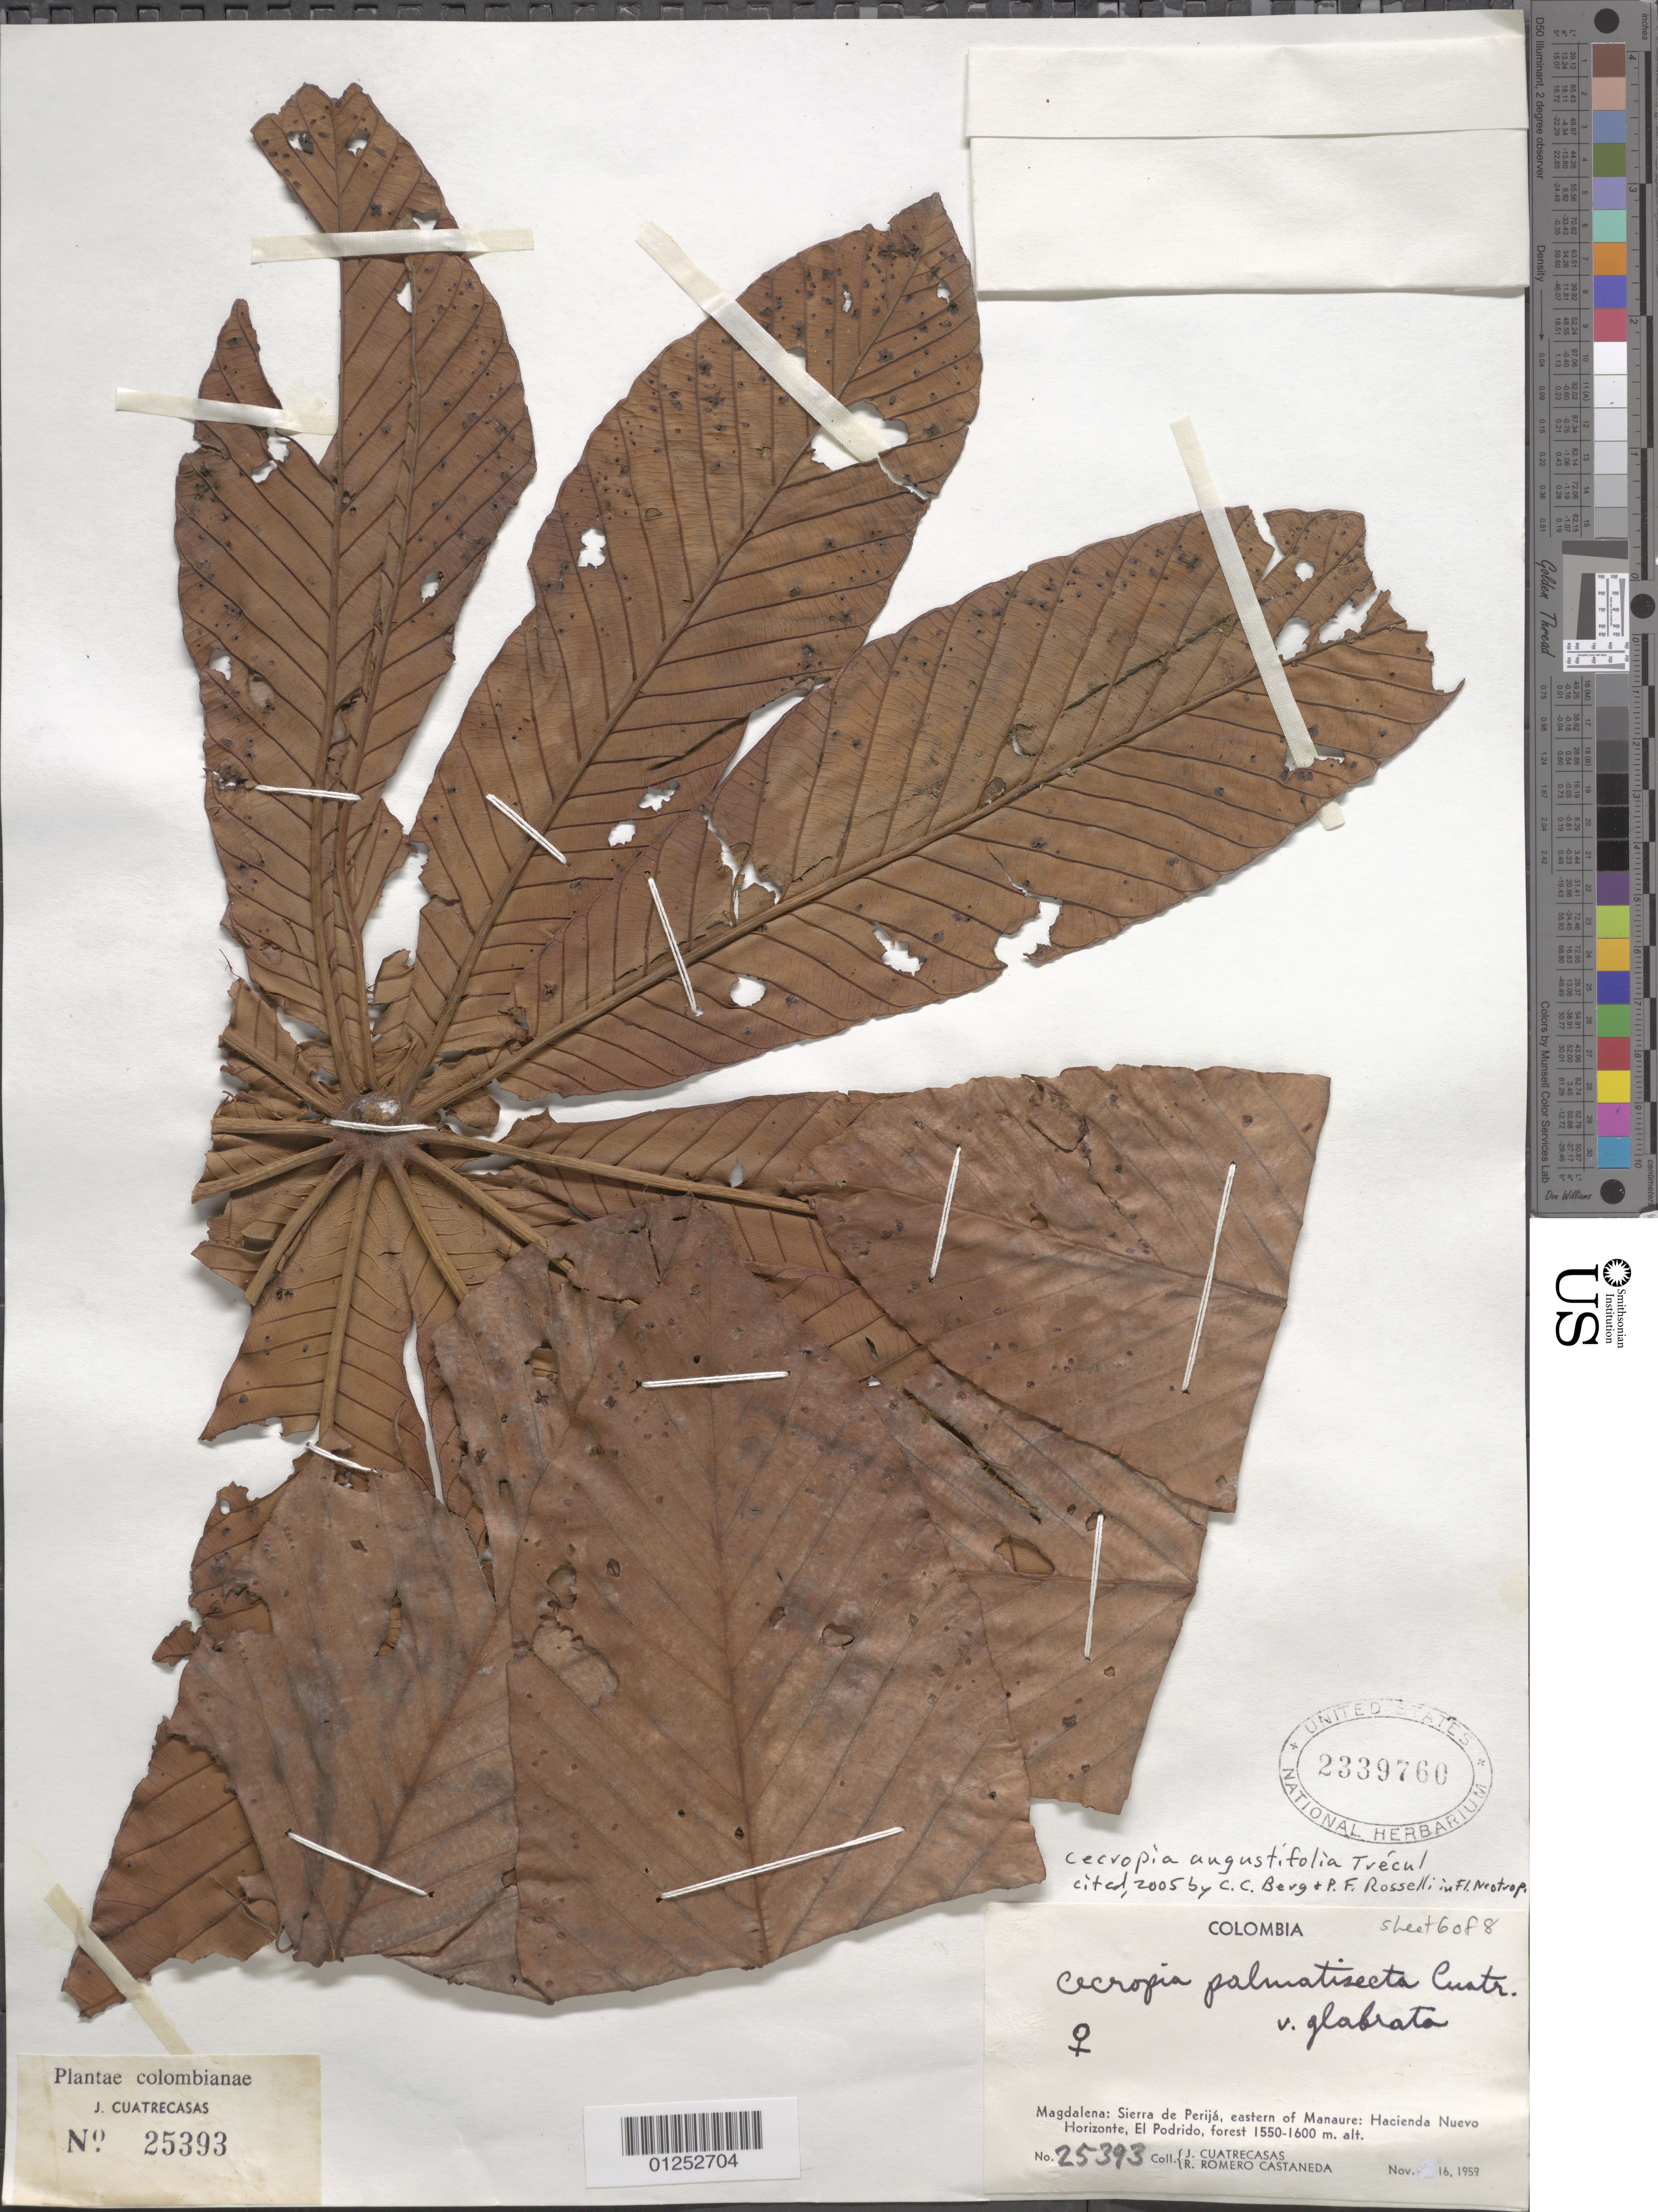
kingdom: Plantae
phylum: Tracheophyta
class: Magnoliopsida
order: Rosales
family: Urticaceae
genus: Cecropia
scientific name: Cecropia angustifolia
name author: Trécul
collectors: J. Cuatrecasas & R. Romero Castañeda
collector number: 25393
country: Colombia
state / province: Magdalena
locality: Sierra de Perija, E of Manaure, Hacienda Nuevo Horizonte, El Podrido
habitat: Forest.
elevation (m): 1550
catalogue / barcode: US 2339760